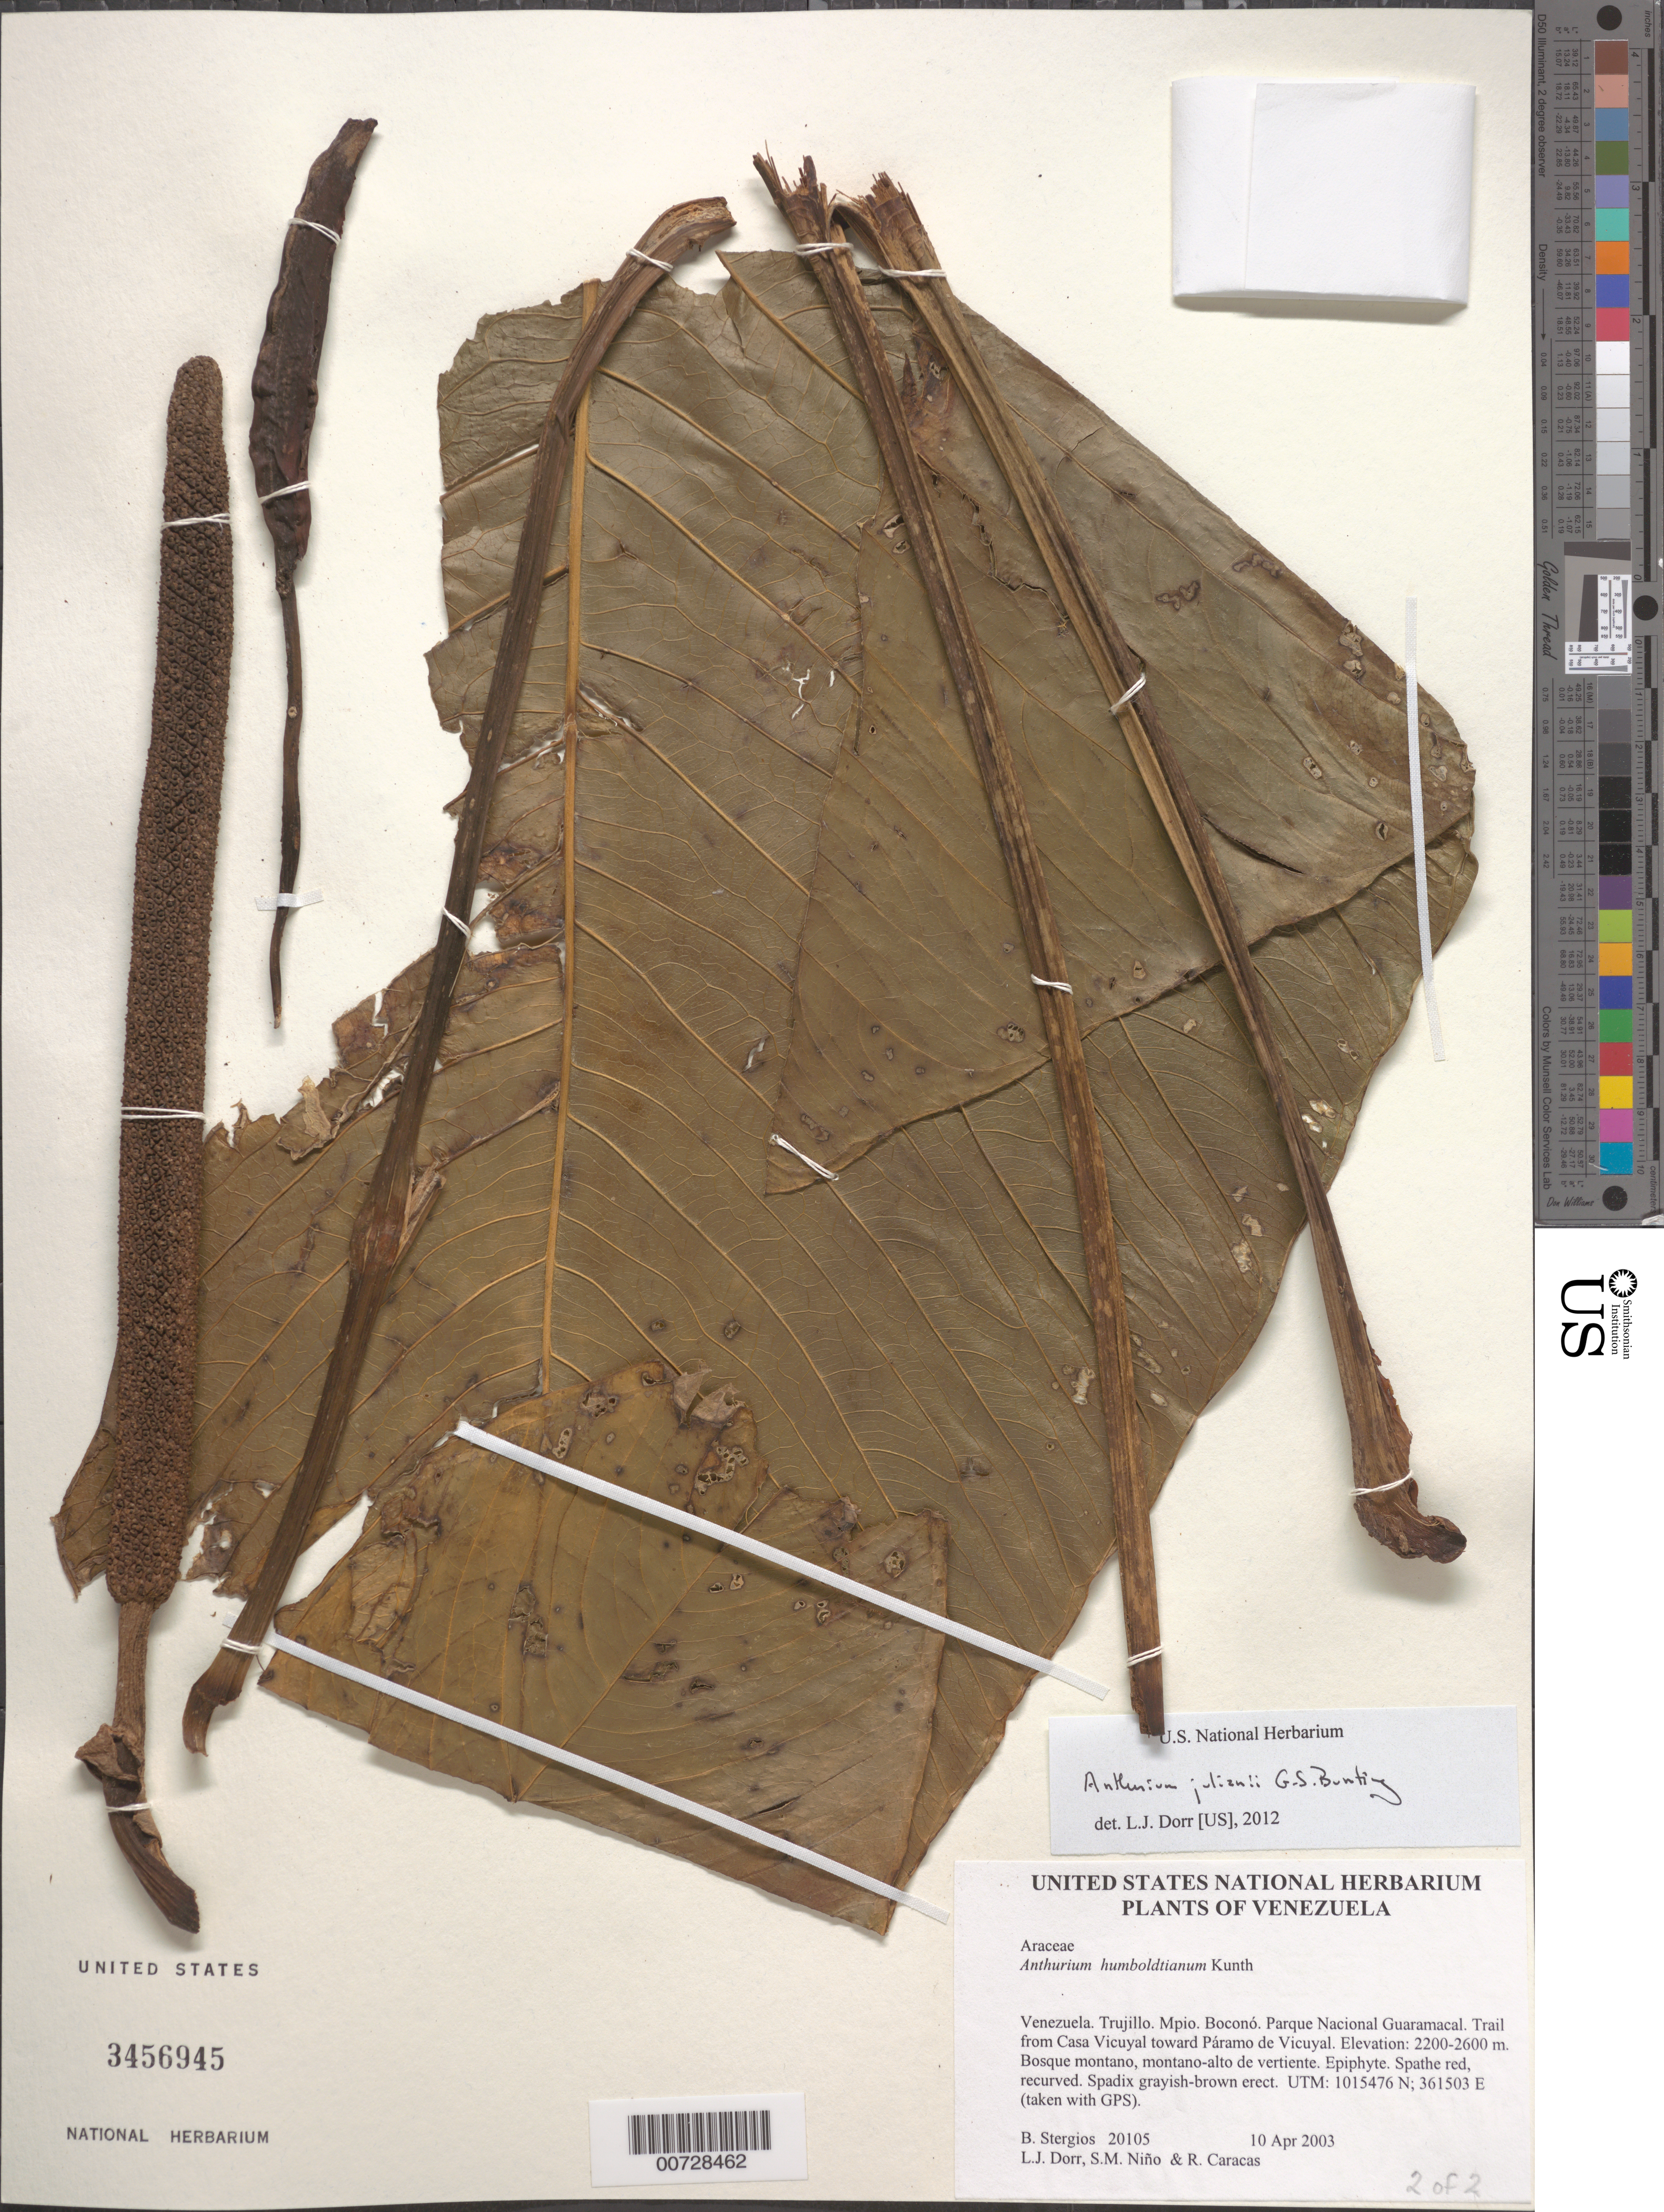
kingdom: Plantae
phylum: Tracheophyta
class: Liliopsida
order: Alismatales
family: Araceae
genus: Anthurium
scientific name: Anthurium julianii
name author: G.S. Bunting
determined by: Dorr, L. J., (BOT), Smithsonian Institution - National Museum of Natural History (UNITED STATES)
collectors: B. G. Stergios, L. J. Dorr, S. M. Niño & R. Caracas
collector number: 20105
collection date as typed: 10 Apr 2003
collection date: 2003-04-10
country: Venezuela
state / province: Trujillo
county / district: Boconó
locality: Parque Nacional Guaramacal. Trail from Casa Vicuyal toward Páramo de Vicuyal.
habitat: Bosque montano, montano-alto de vertiente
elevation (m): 2200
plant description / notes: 2 of 2; Sheet 1 USNH 3456944; bar code no. 00728463; PORT, US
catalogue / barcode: US 3456945